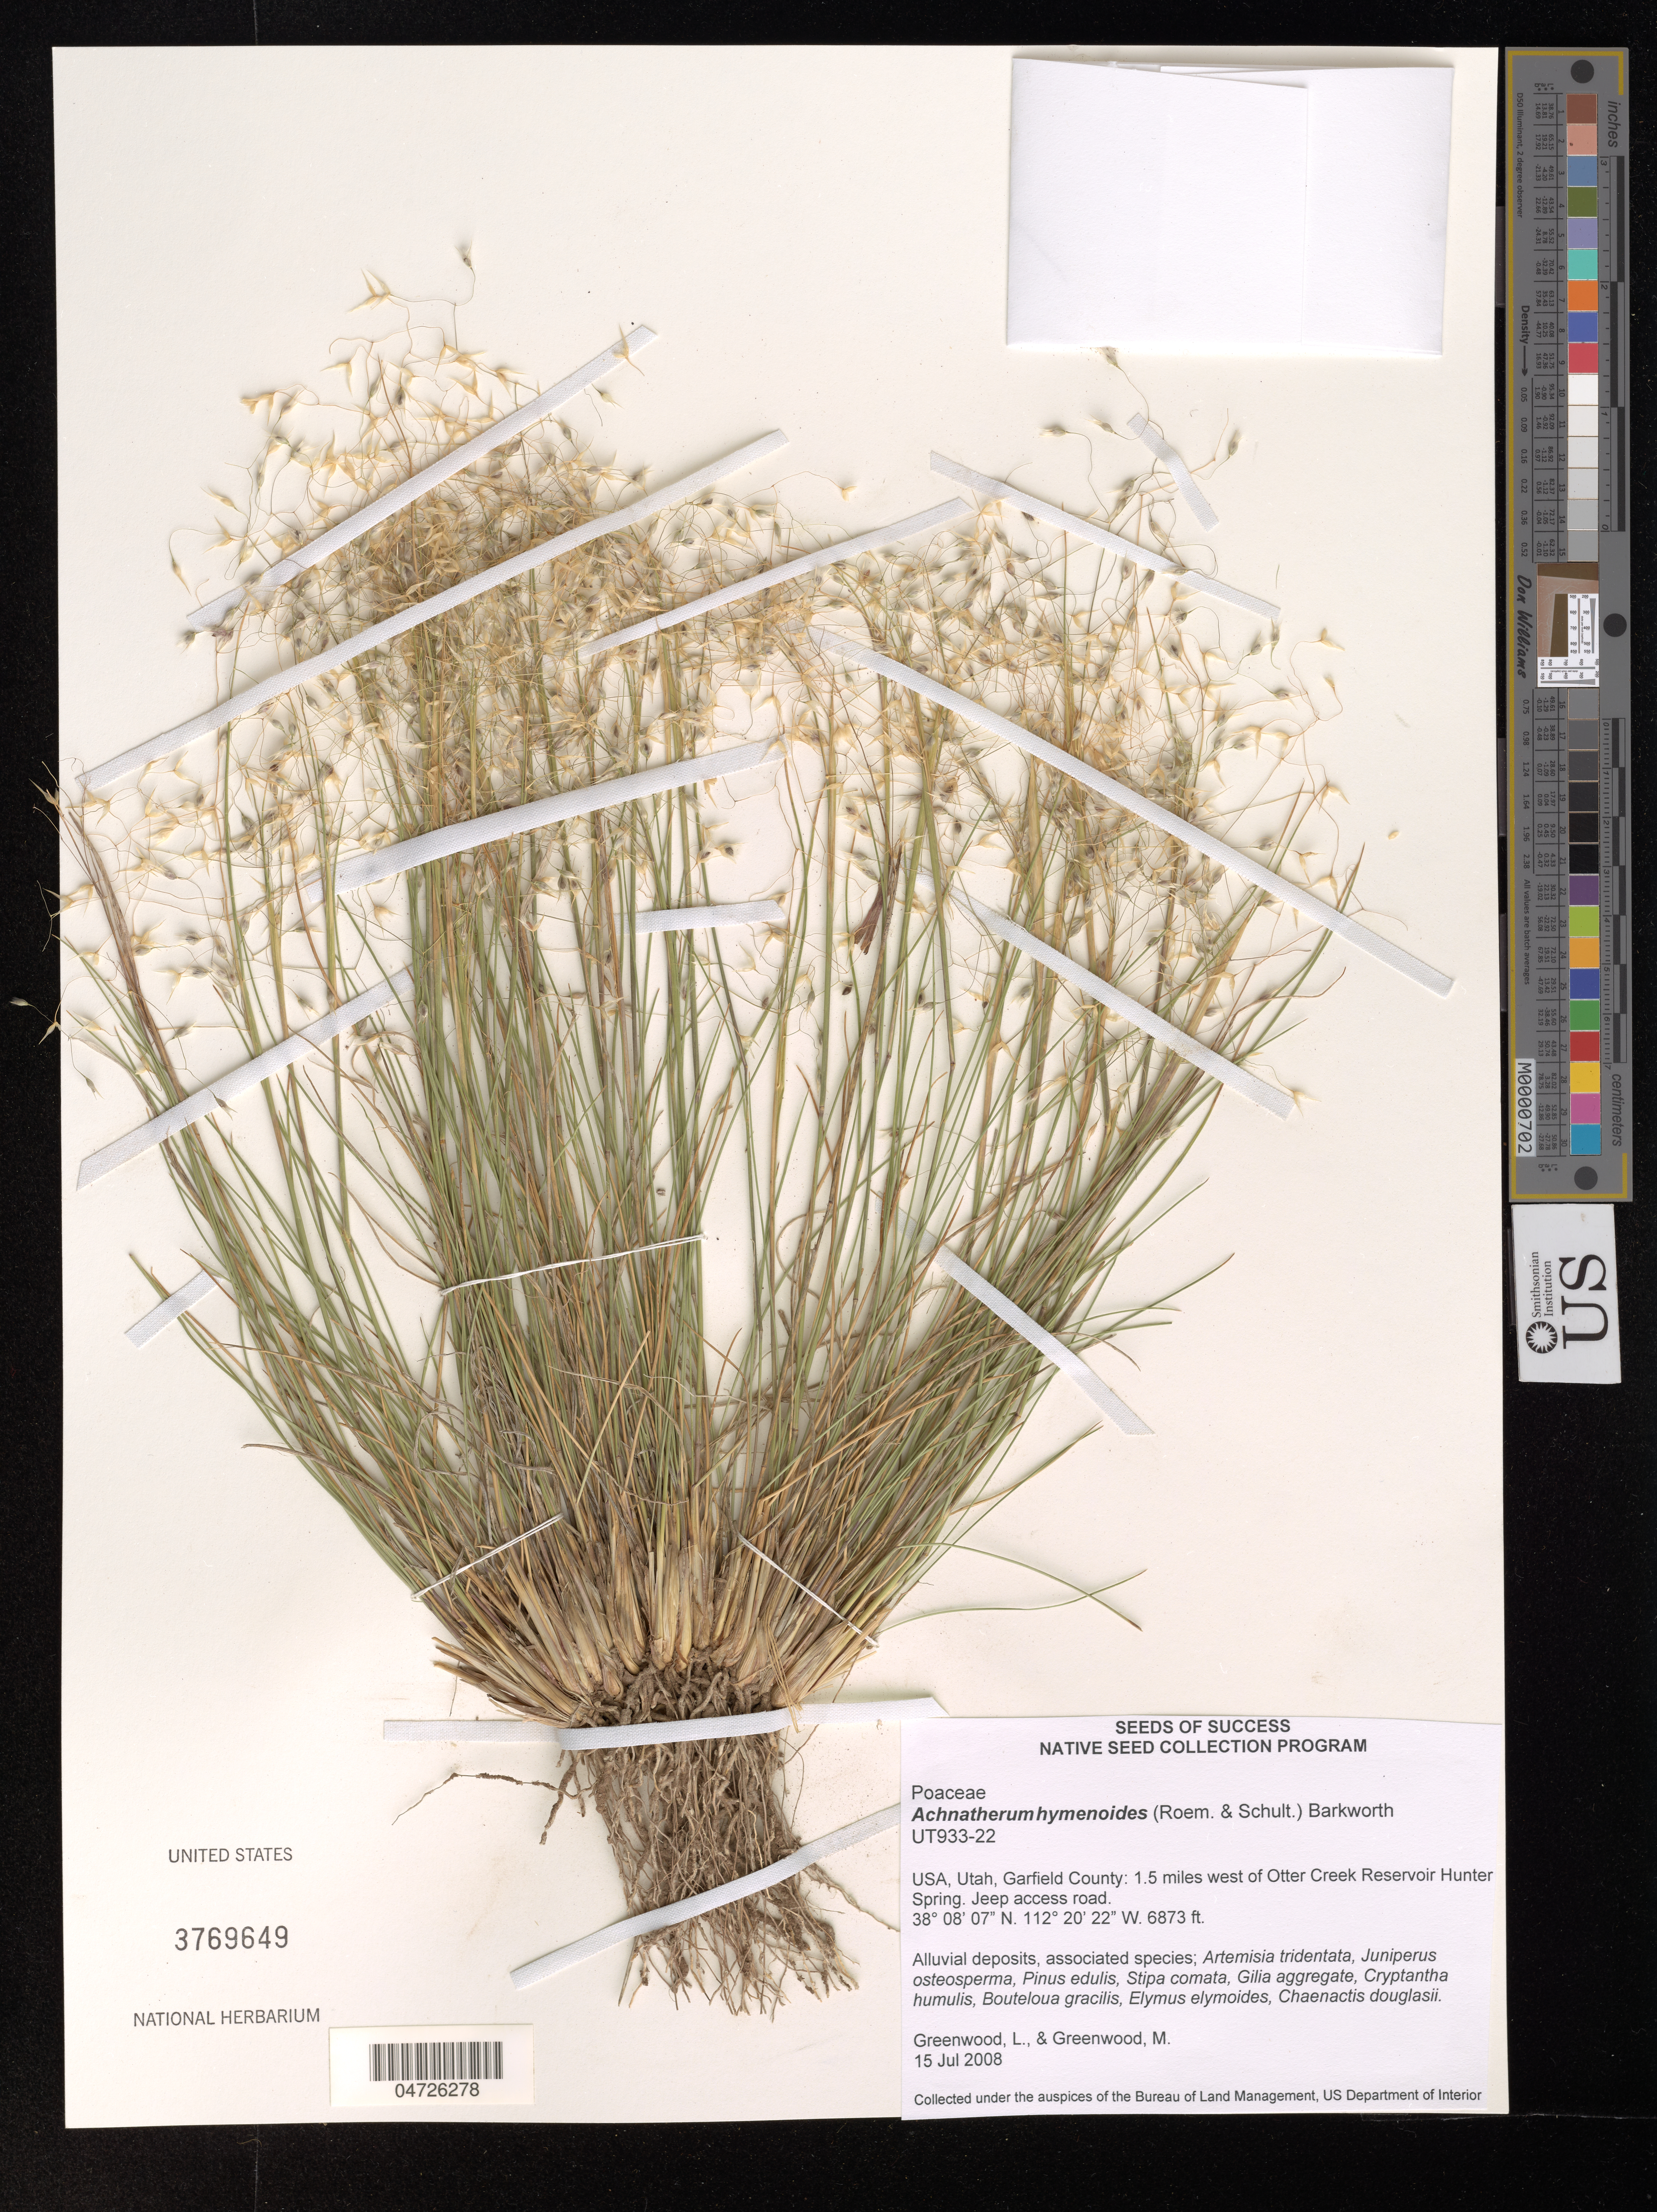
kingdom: Plantae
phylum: Tracheophyta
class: Liliopsida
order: Poales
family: Poaceae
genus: Achnatherum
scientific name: Achnatherum hymenoides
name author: (Roem. & Schult.) Barkworth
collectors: L. Greenwood & Greenwood, M.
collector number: UT933-22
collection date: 2008-07-15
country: United States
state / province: Utah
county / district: Garfield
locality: Garfield County: 1.5 miles west of Otter Creek Reservoir Hunter Spring. Jeep access road.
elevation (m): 2095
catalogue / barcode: US 3769649